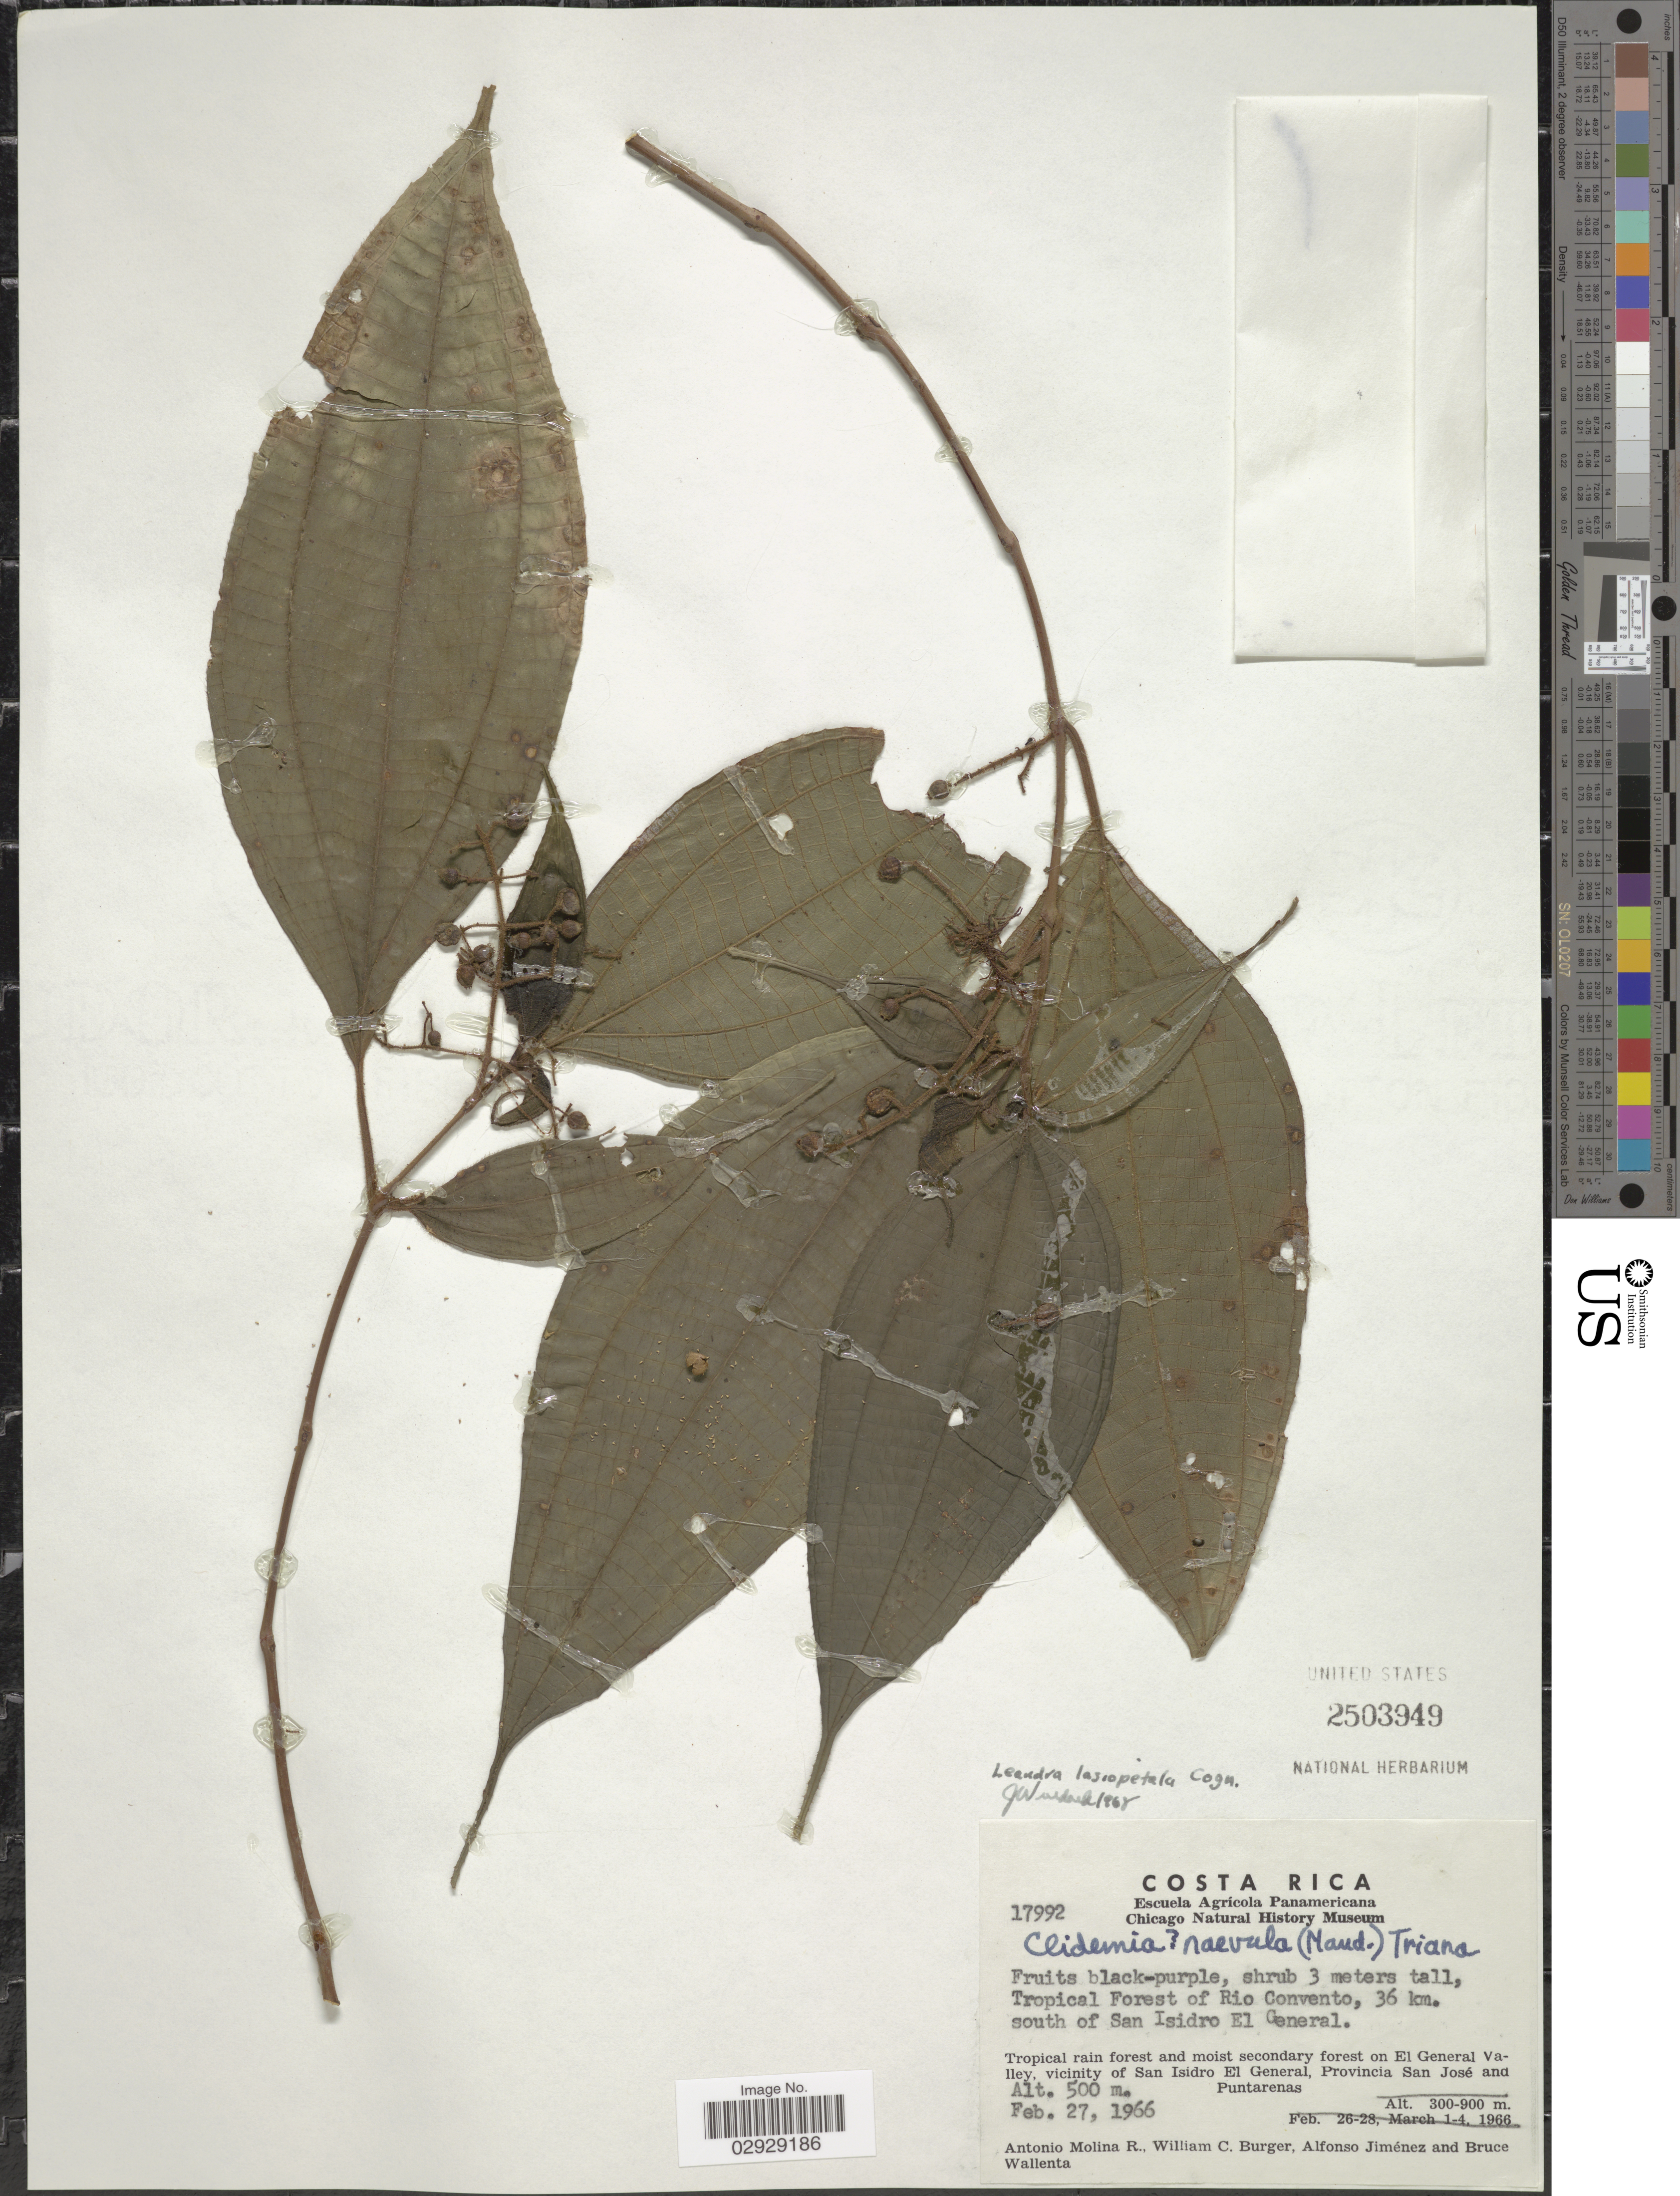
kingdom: Plantae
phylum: Tracheophyta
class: Magnoliopsida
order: Myrtales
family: Melastomataceae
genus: Leandra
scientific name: Leandra lasiopetala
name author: Cogn.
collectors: A. Molina R., W. Burger, A. Jiménez & B. Wallenta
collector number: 17992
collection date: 1966-02-27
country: Costa Rica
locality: El General Valley, vicinity of San Isidro El General, Provincia San José and Puntarenas.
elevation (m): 500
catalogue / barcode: US 2503949